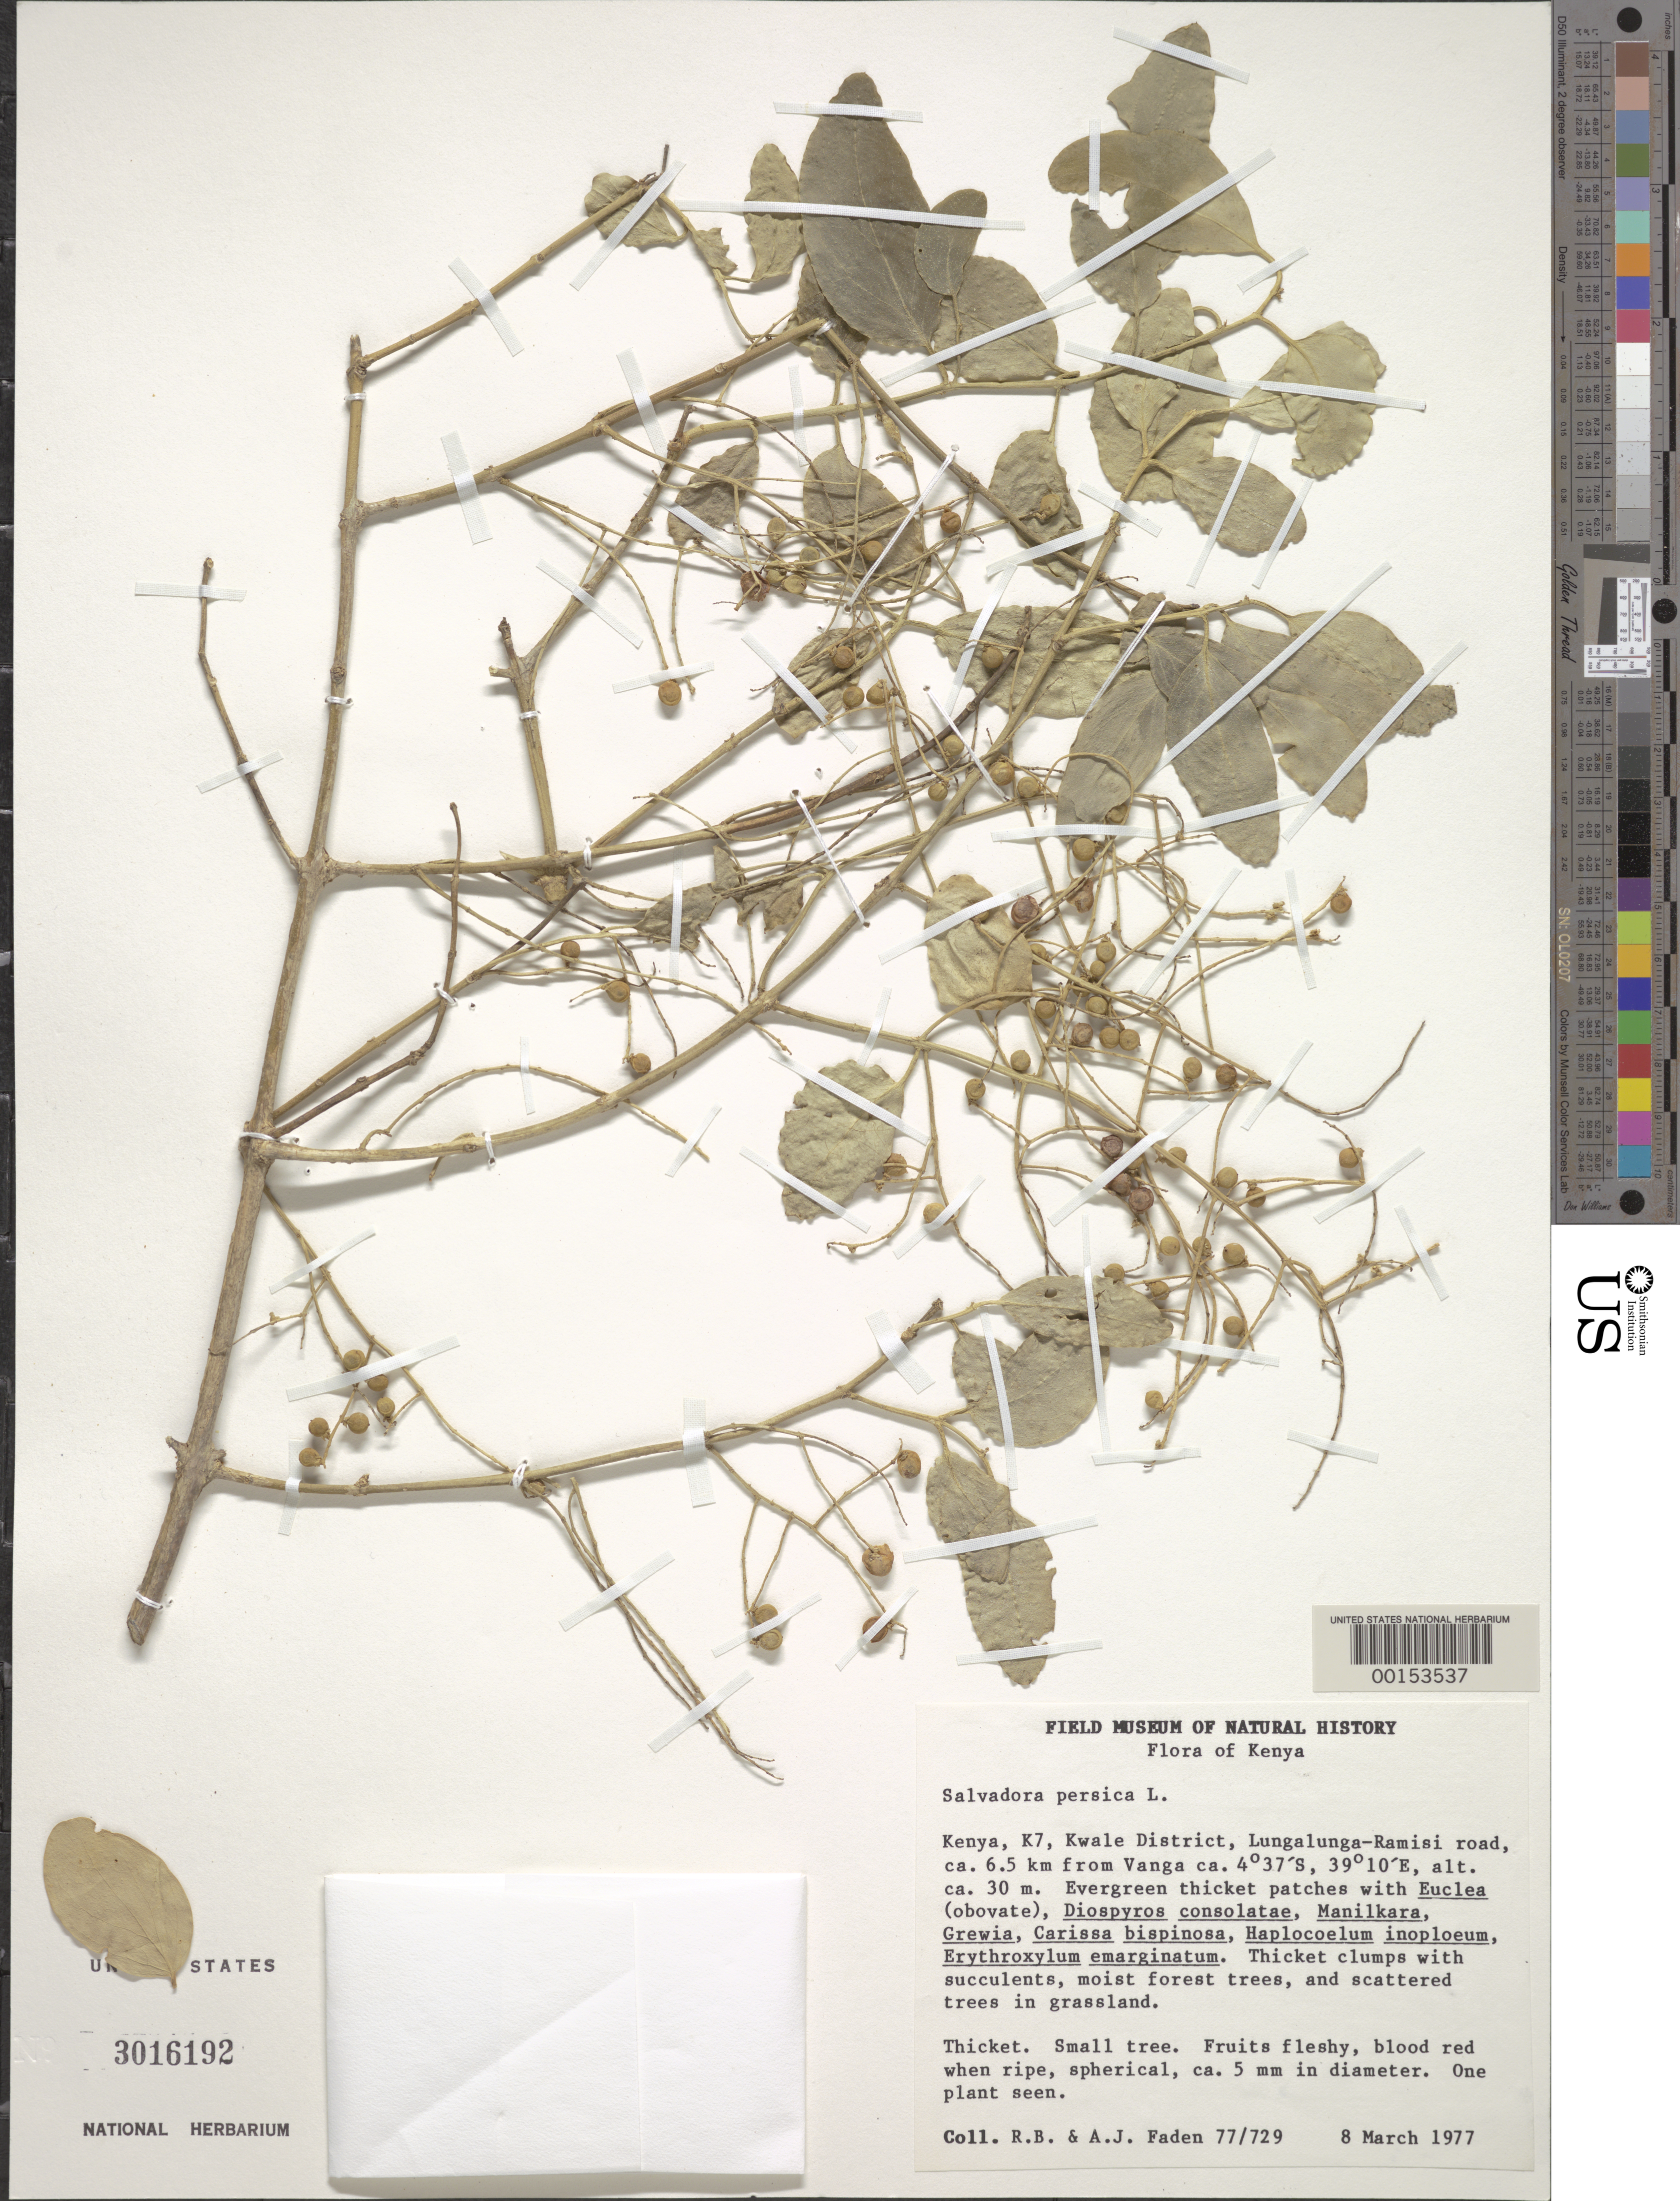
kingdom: Plantae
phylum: Tracheophyta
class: Magnoliopsida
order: Brassicales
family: Salvadoraceae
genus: Salvadora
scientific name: Salvadora persica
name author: L.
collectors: R. B. Faden & A. J. Faden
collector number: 77/729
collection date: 1977-03-08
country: Kenya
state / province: Kwale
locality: Kenya, K7, Kwale District, Lungalunga-Ramisi road, ca. 6.5 km from Vanga.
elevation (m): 30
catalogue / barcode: US 3016192